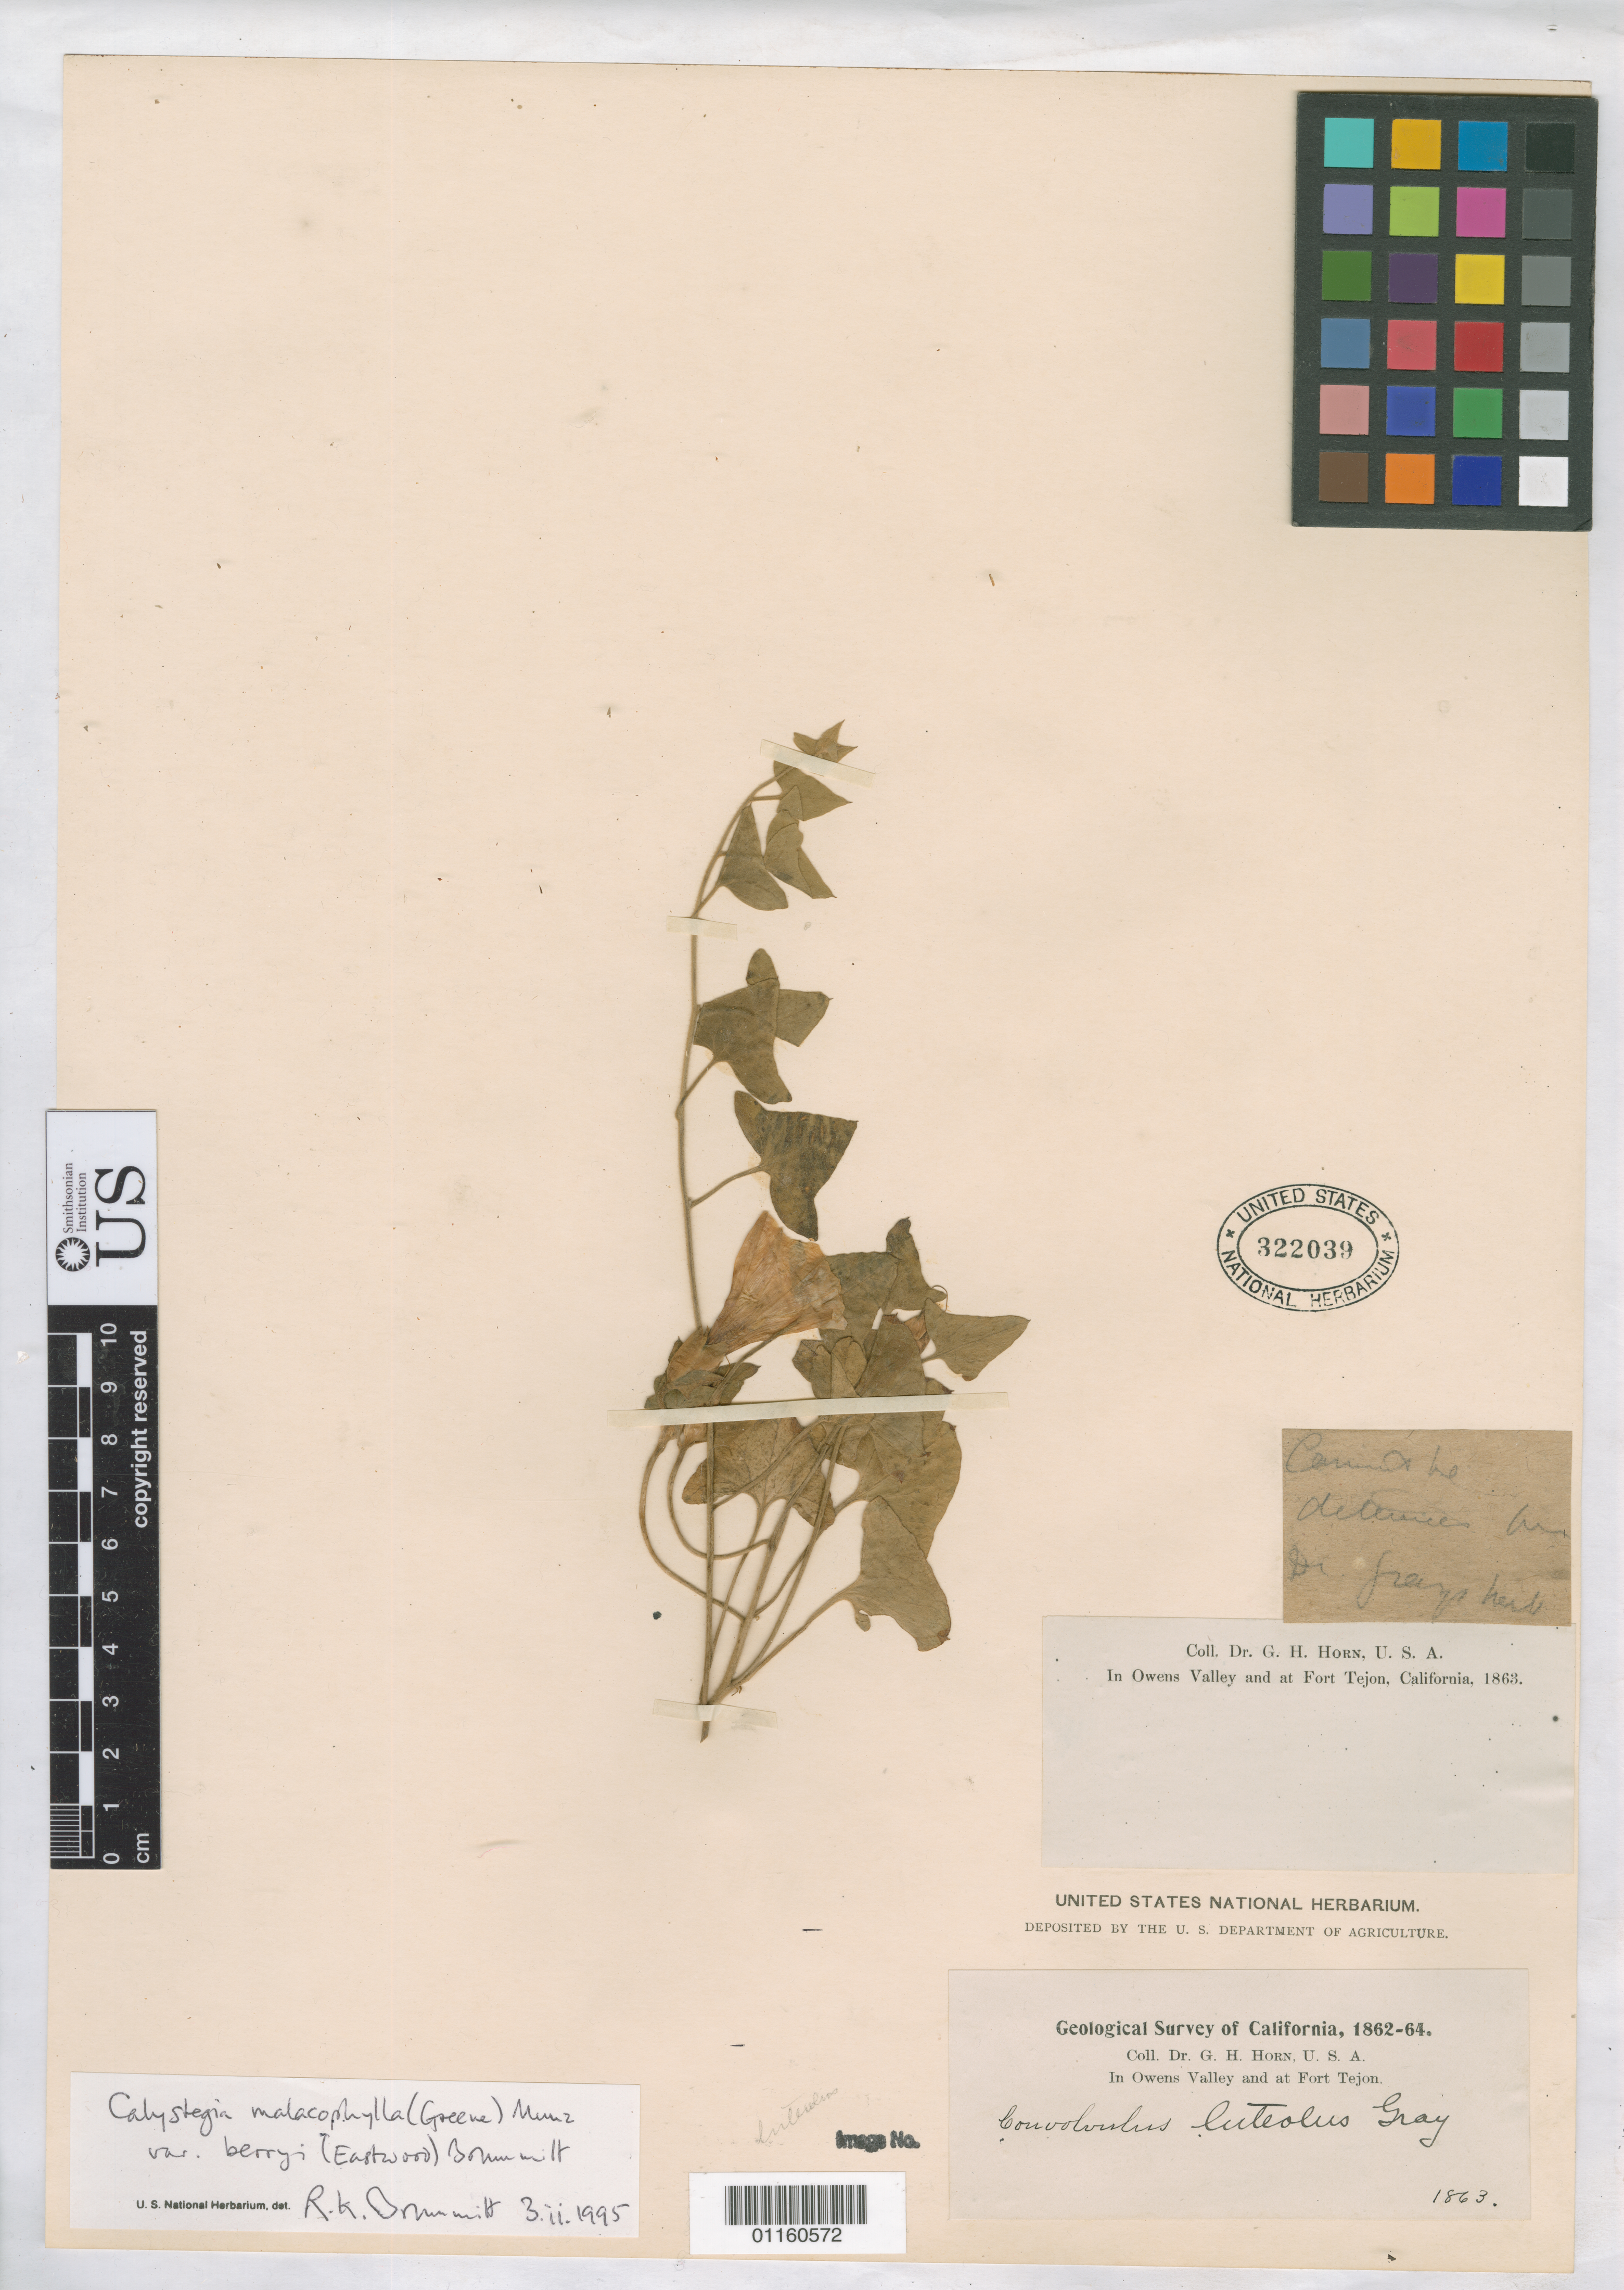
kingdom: Plantae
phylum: Tracheophyta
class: Magnoliopsida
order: Solanales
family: Convolvulaceae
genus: Calystegia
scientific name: Calystegia malacophylla var. berryi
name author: (Eastw.) Brummitt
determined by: Brummitt, R. K.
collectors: G. Horn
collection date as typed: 1963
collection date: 1963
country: United States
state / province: California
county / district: Kern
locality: In Owens Valley and at Fort Tejon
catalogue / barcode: US 322039